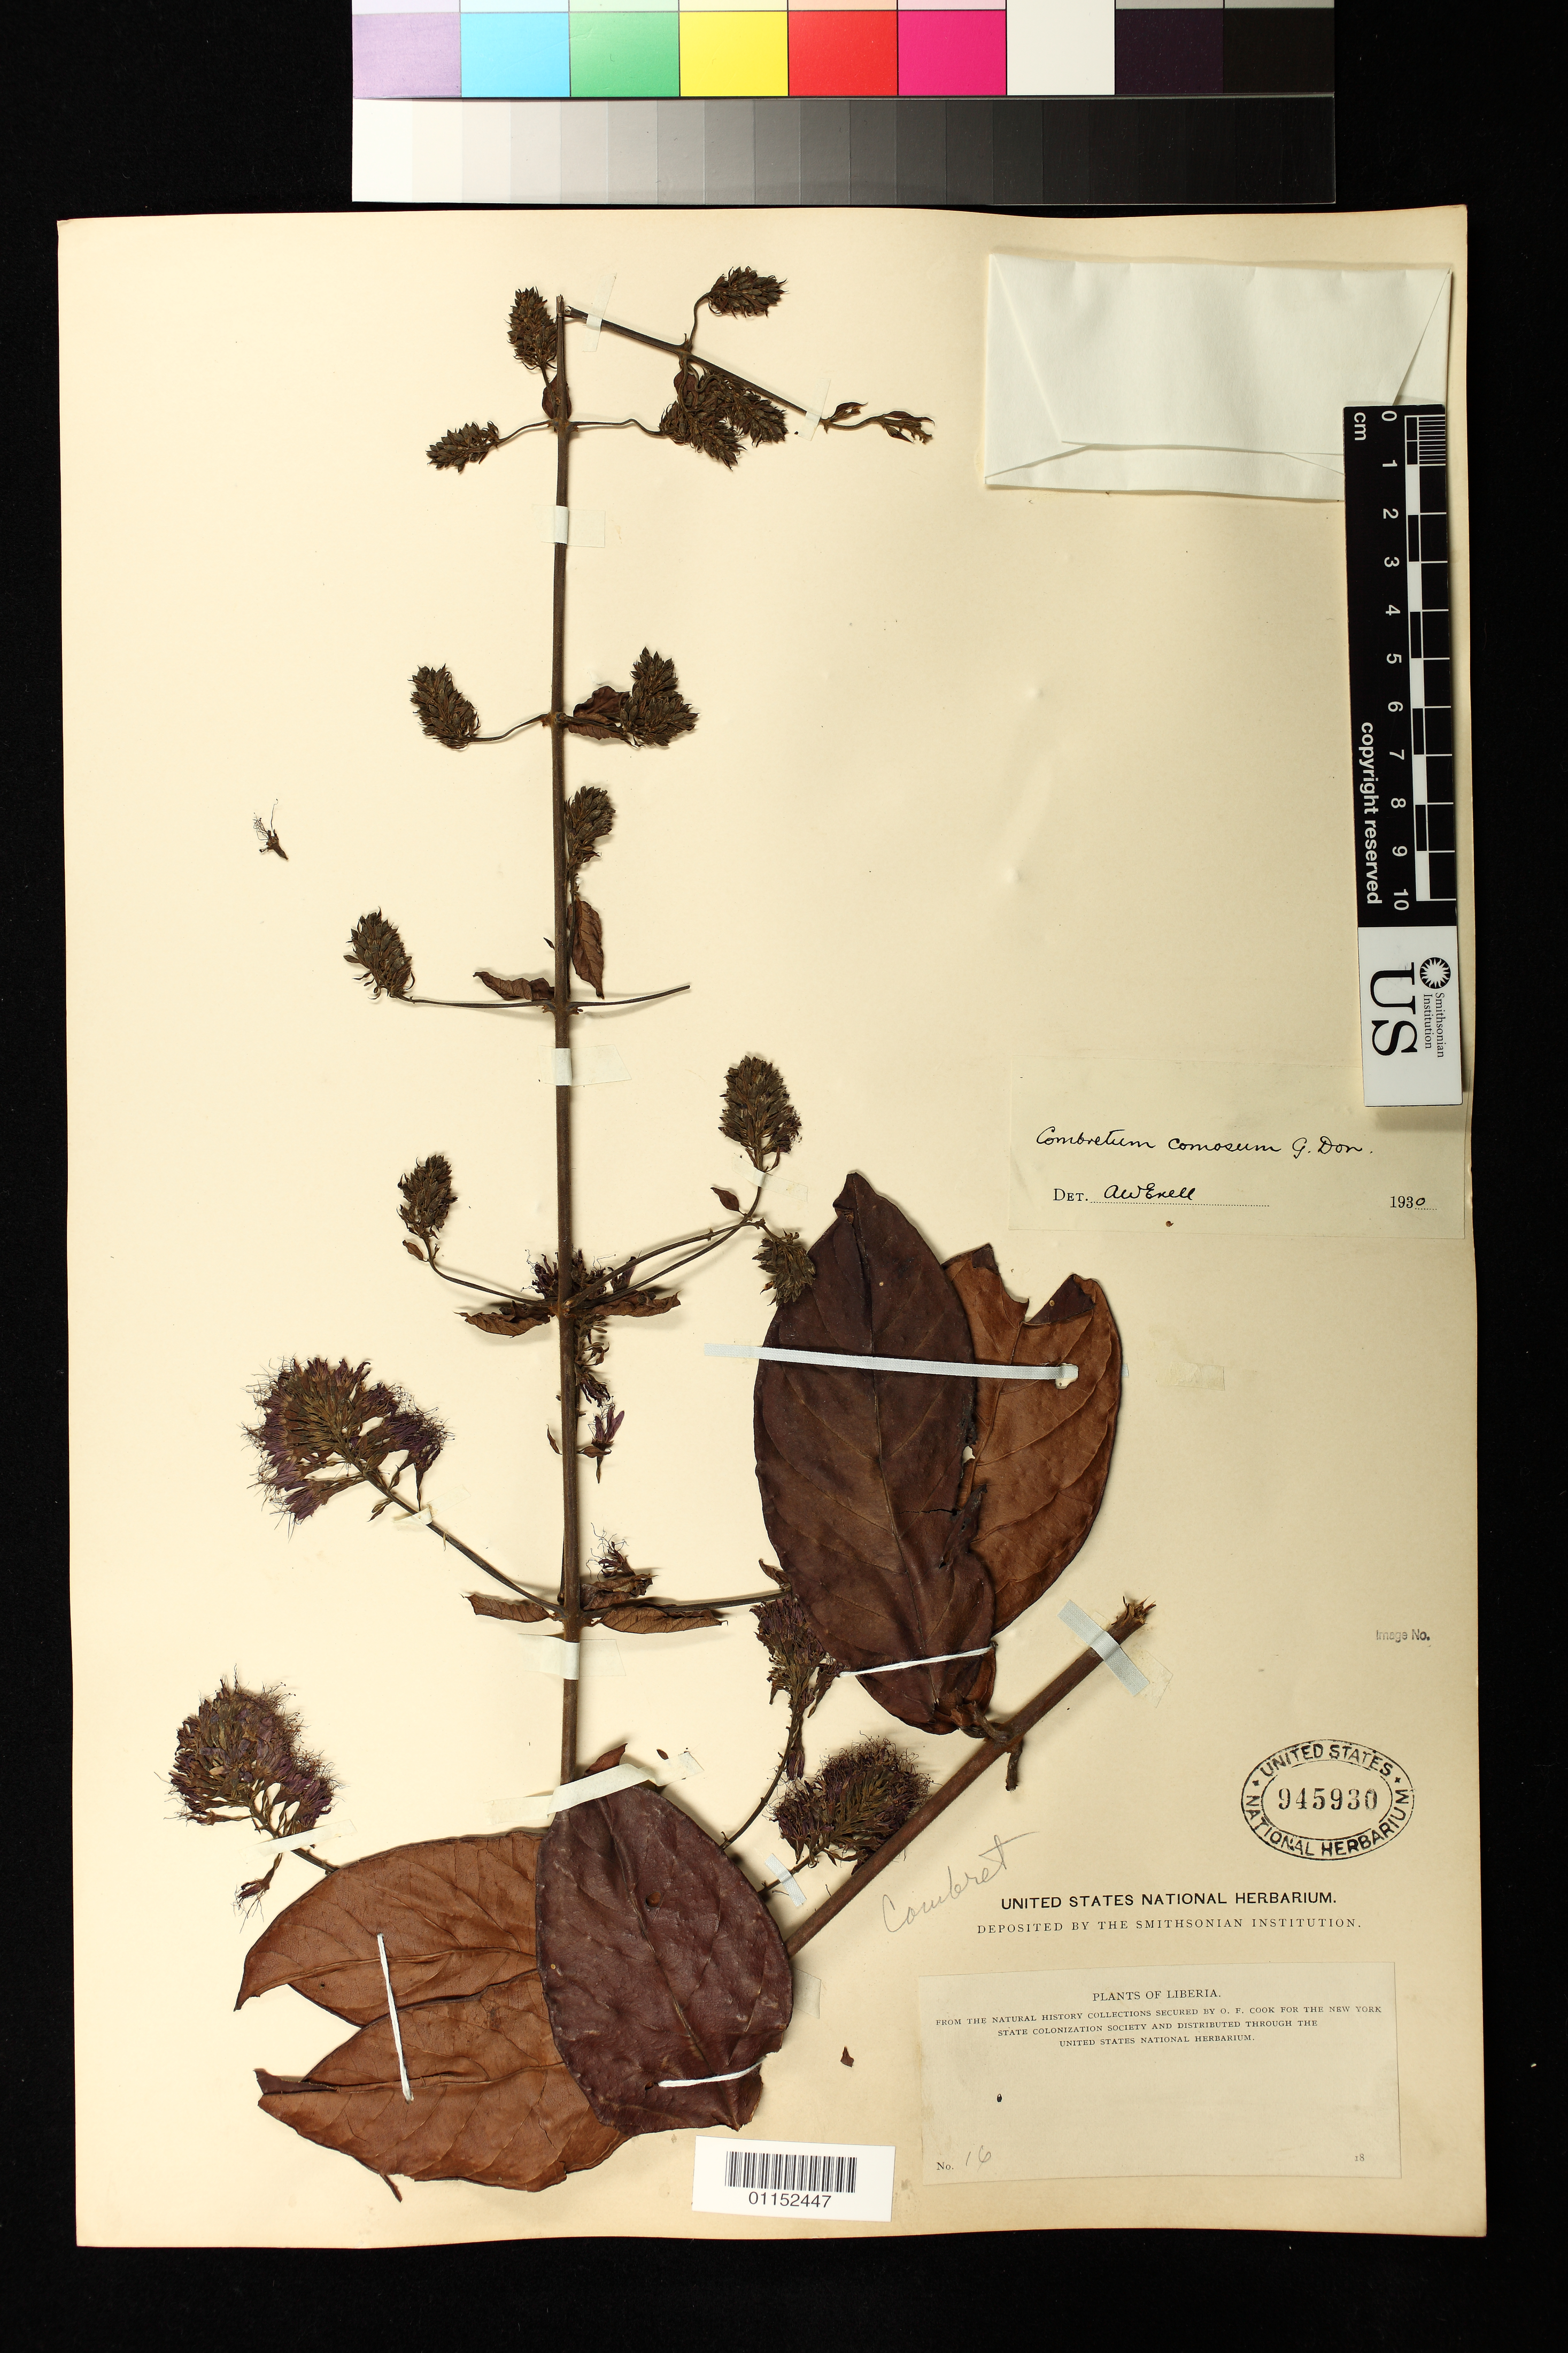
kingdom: Plantae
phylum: Tracheophyta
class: Magnoliopsida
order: Myrtales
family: Combretaceae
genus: Combretum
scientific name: Combretum comosum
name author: G. Don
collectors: O. F. Cook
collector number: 16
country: Liberia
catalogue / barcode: US 945930